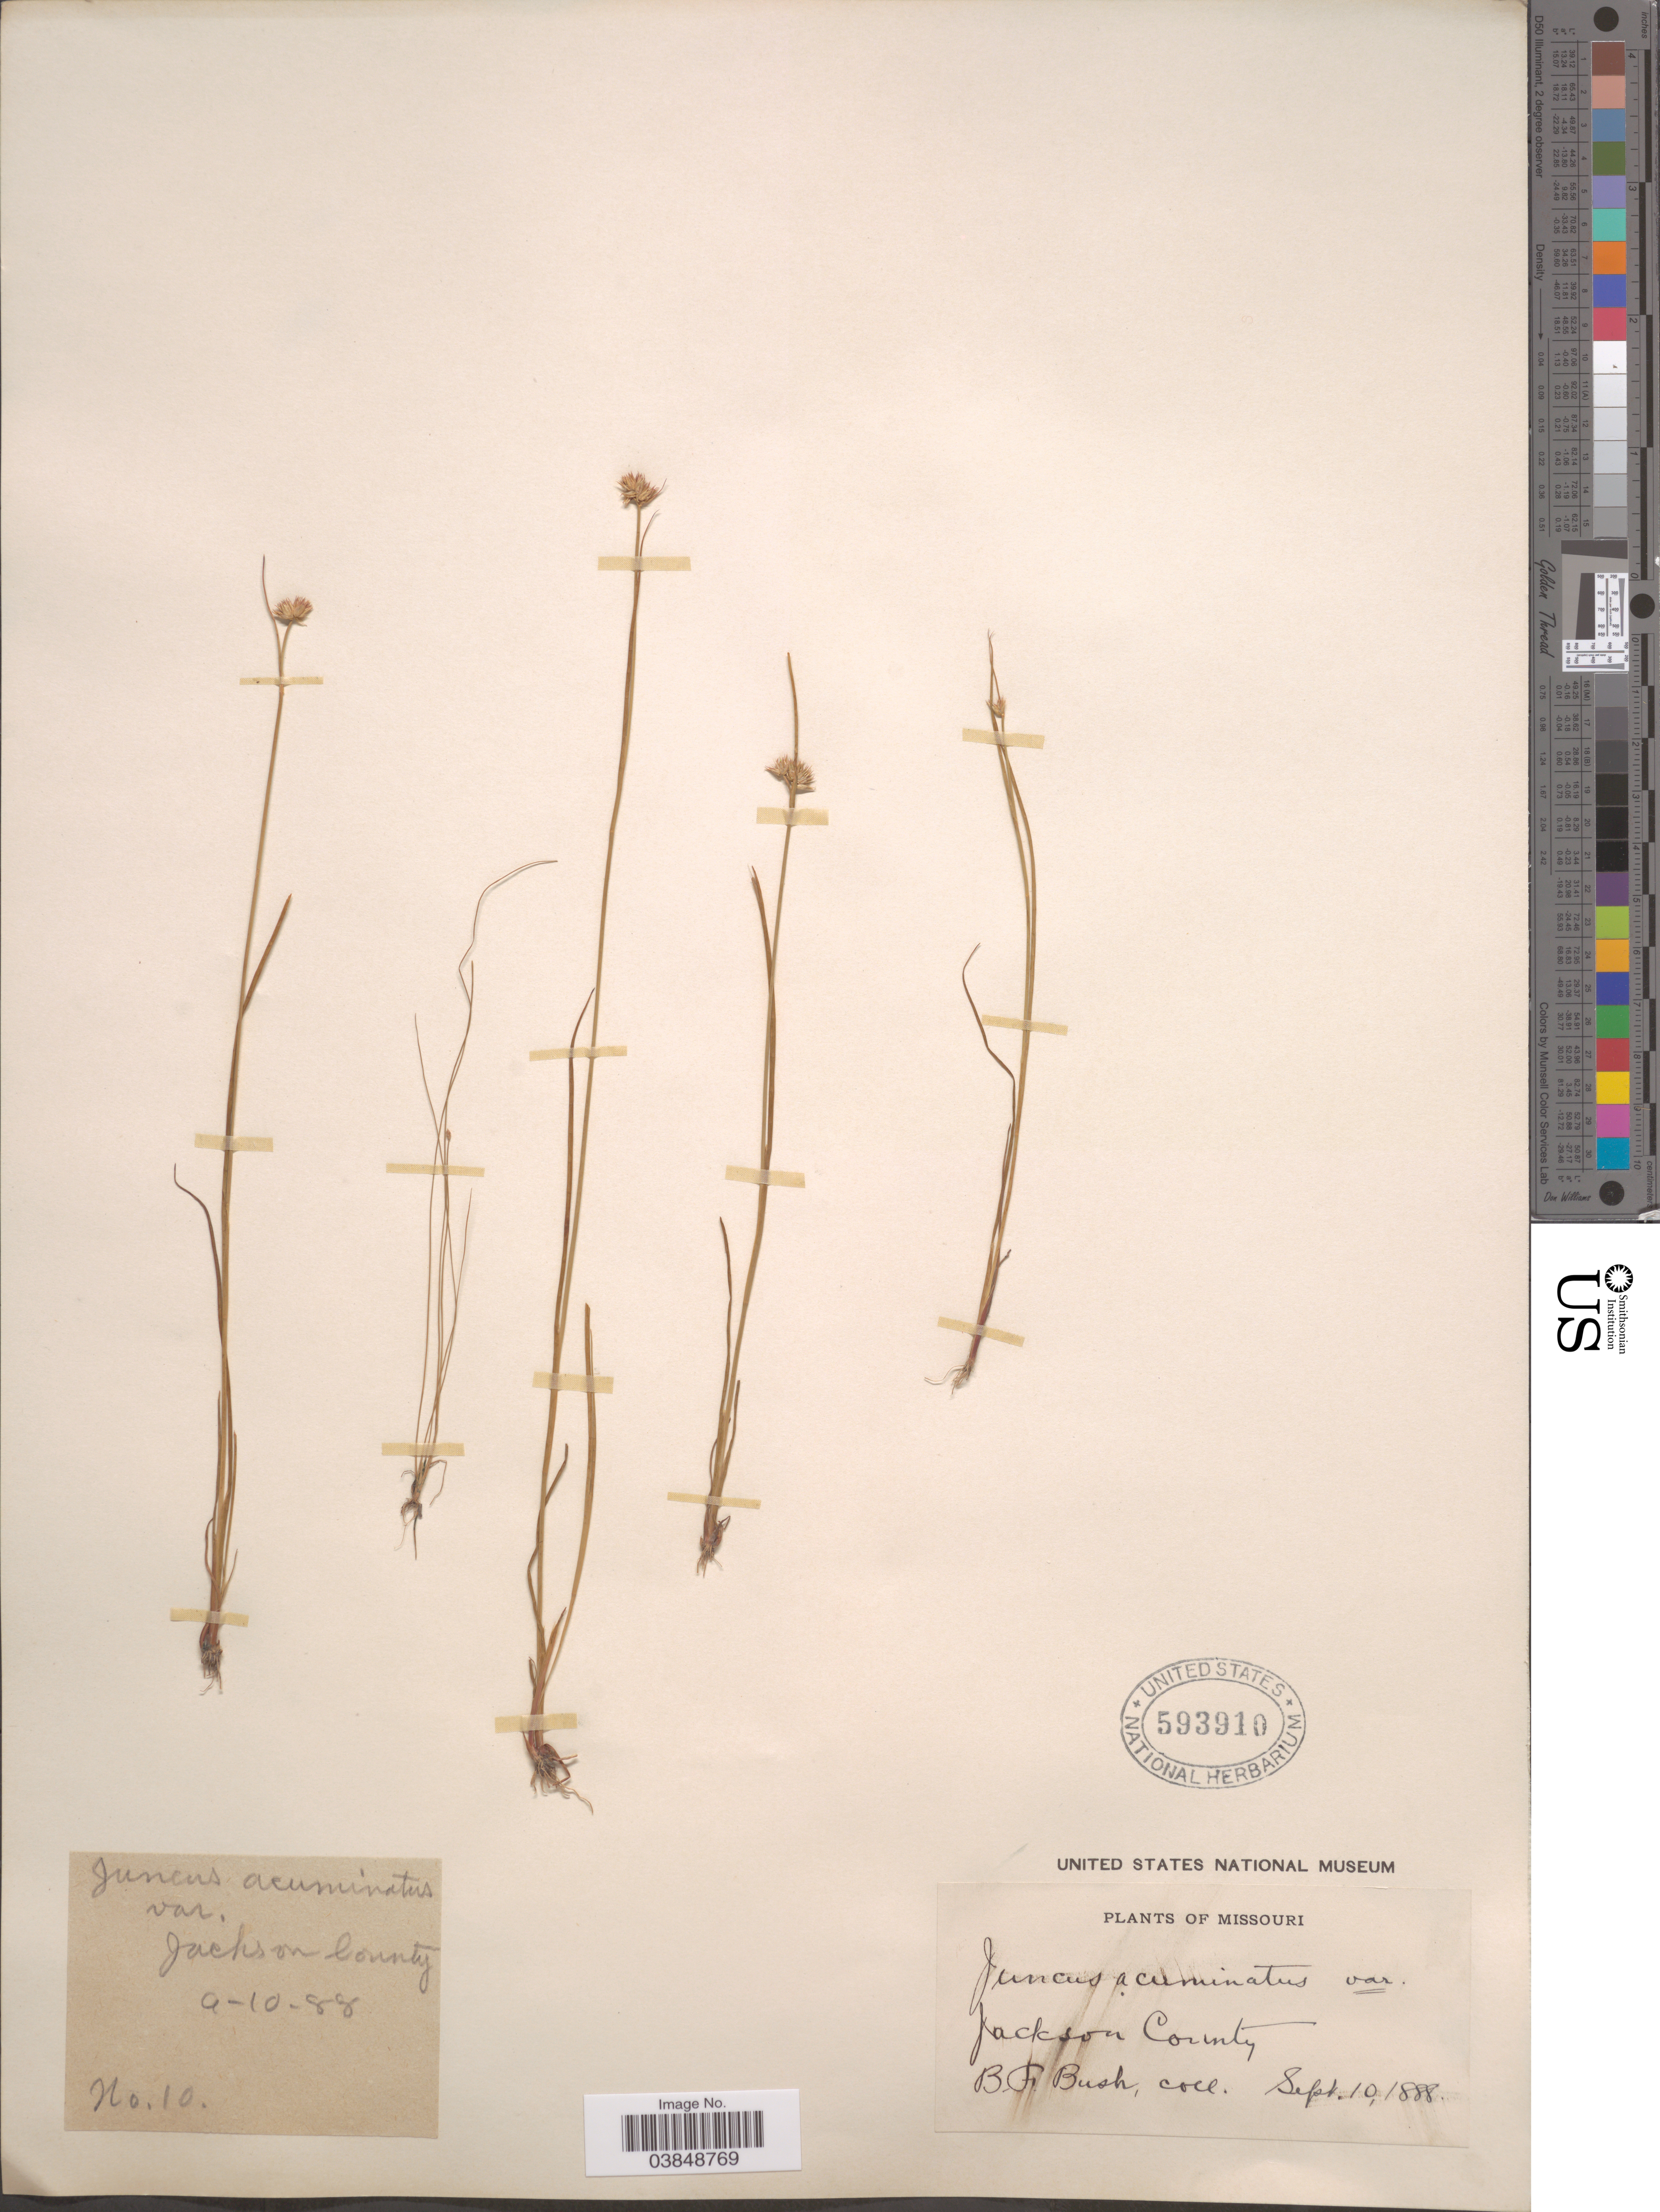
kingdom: Plantae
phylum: Tracheophyta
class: Liliopsida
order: Poales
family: Juncaceae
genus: Juncus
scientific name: Juncus acuminatus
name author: Michx.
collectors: B. F. Bush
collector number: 10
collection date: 1888-09-10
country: United States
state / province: Missouri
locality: Jackson County.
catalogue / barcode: US 593910